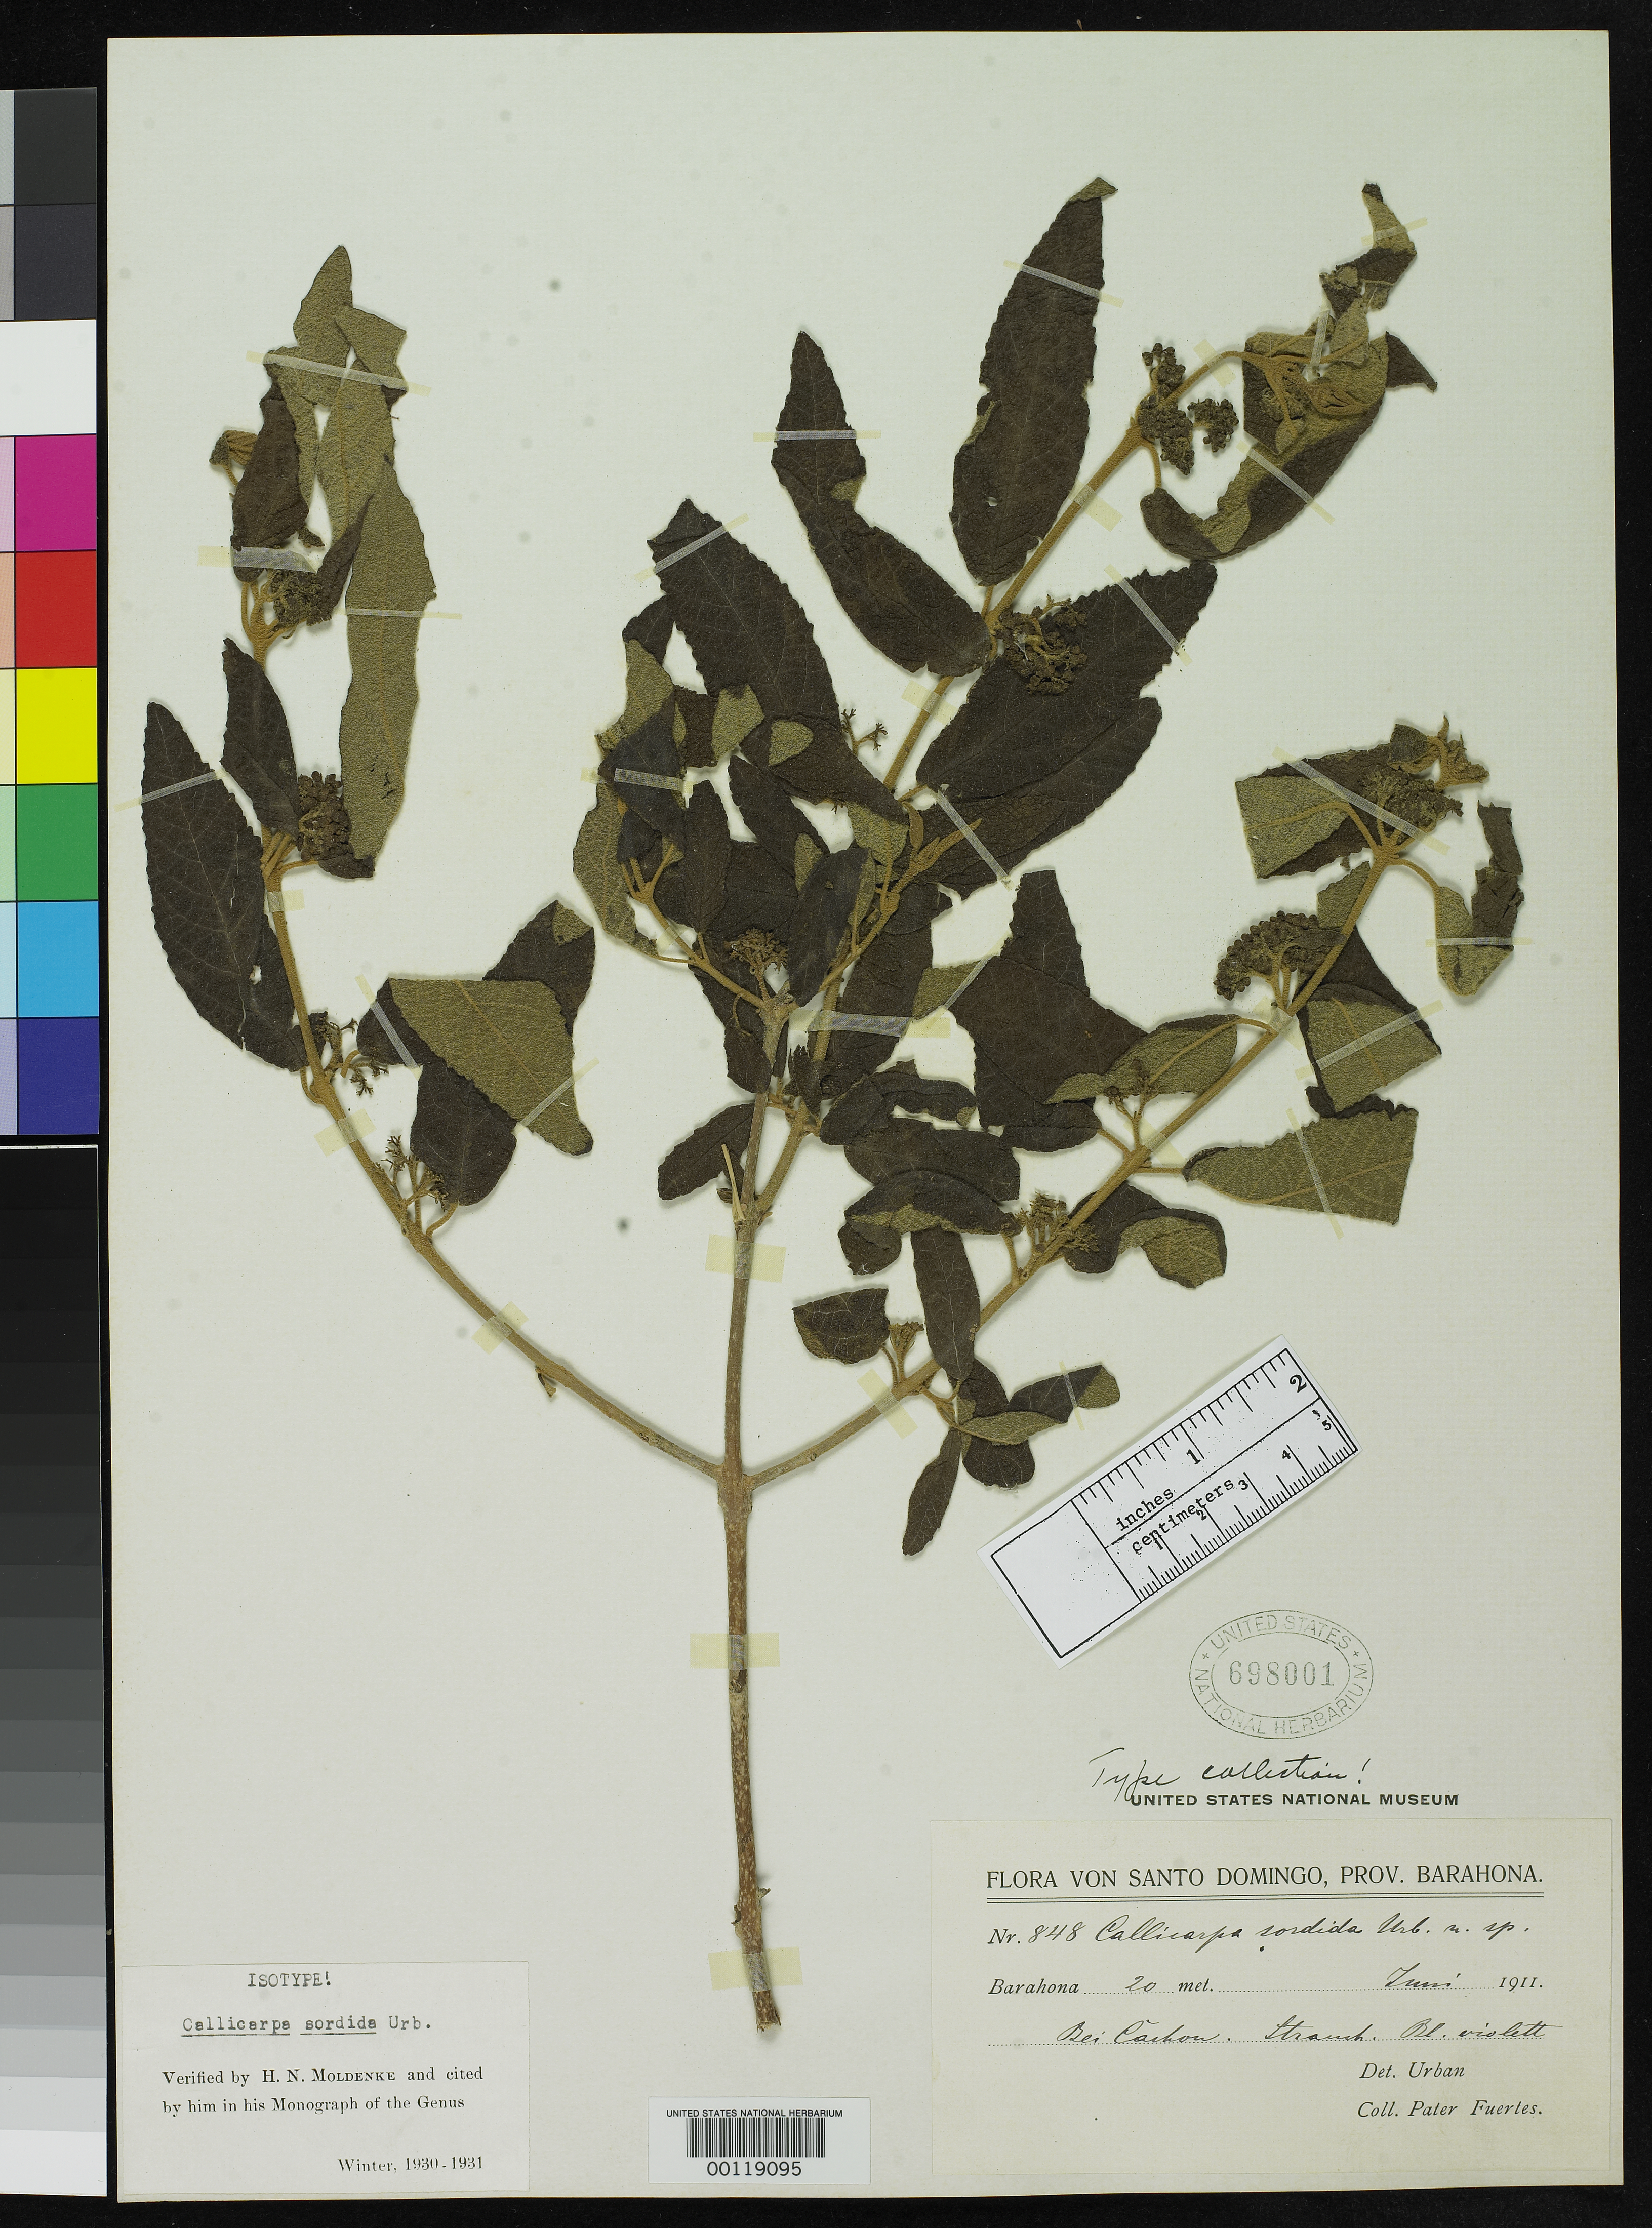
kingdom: Plantae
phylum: Tracheophyta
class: Magnoliopsida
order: Lamiales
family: Lamiaceae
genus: Callicarpa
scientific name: Callicarpa sordida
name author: Urb.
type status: Isotype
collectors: M. D. Fuertes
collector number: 848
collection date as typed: Jun 1911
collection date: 1911-06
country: Dominican Republic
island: Hispaniola Island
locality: Between Cachon and Cabral.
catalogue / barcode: US 698001